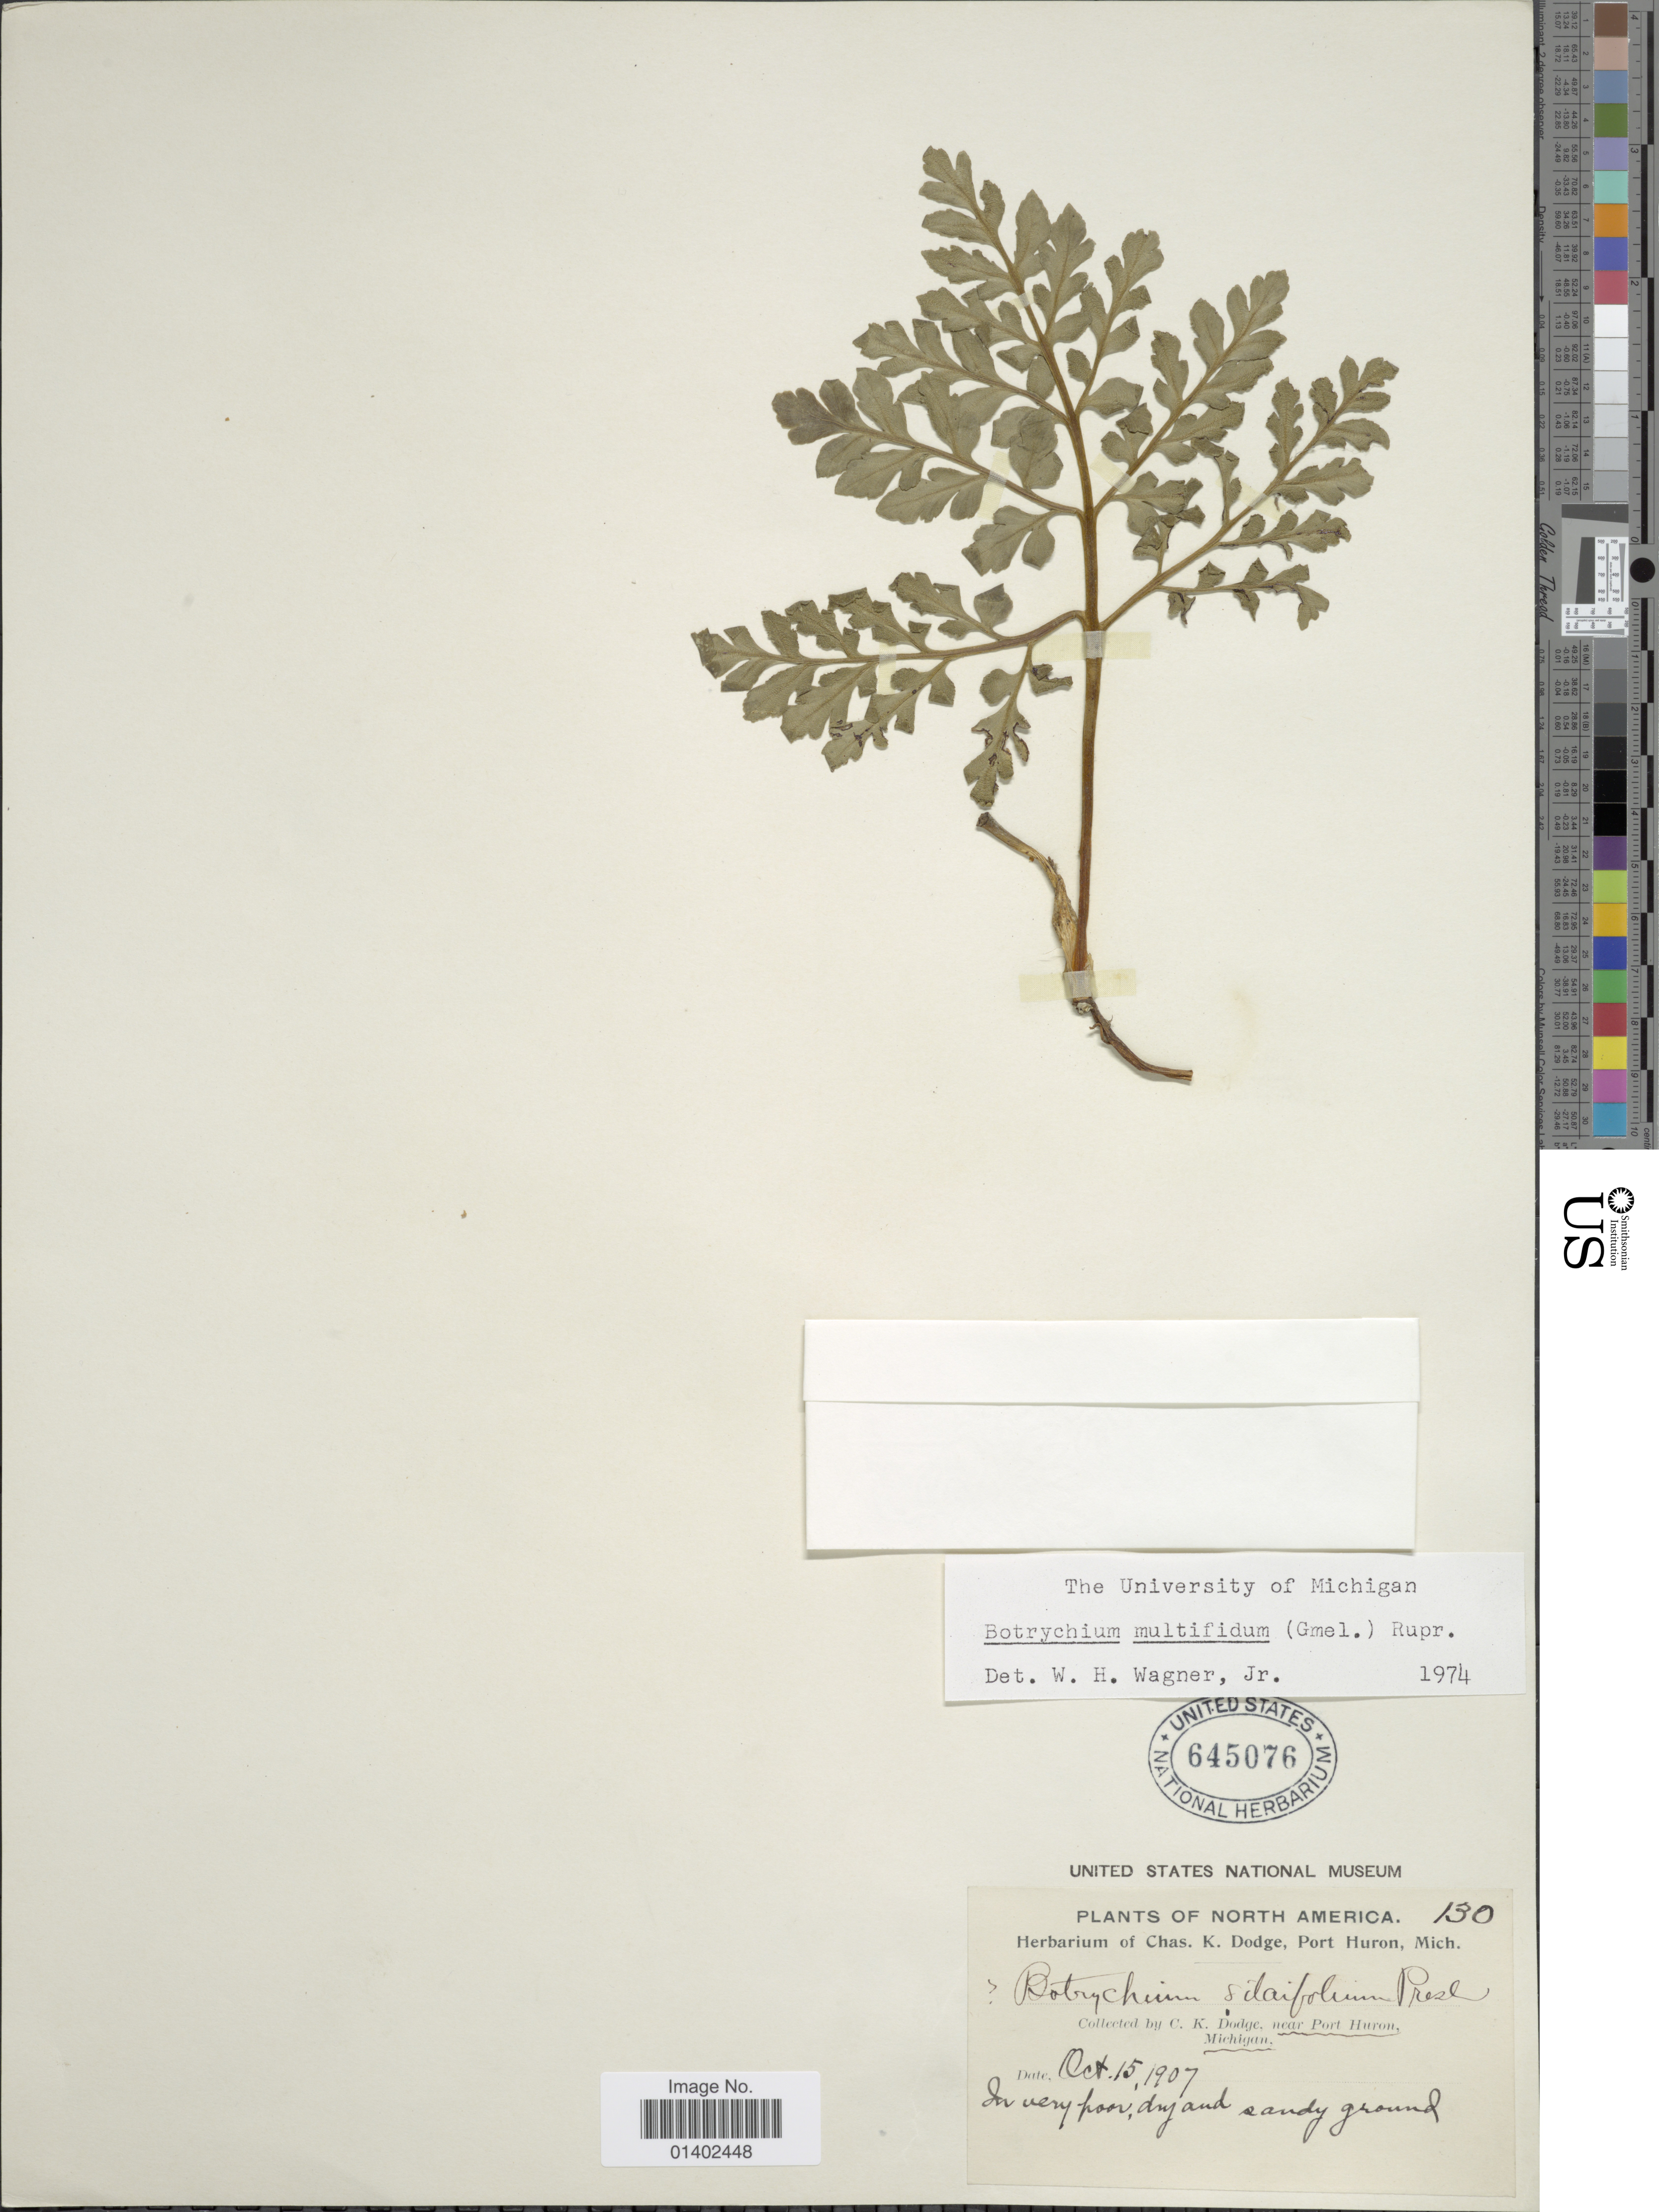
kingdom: Plantae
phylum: Tracheophyta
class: Polypodiopsida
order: Ophioglossales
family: Ophioglossaceae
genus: Botrychium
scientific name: Botrychium multifidum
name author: (J.F. Gmel.) Rupr.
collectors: C. K. Dodge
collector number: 130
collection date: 1907-10-15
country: United States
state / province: Michigan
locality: Near Port Huron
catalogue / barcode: US 645076